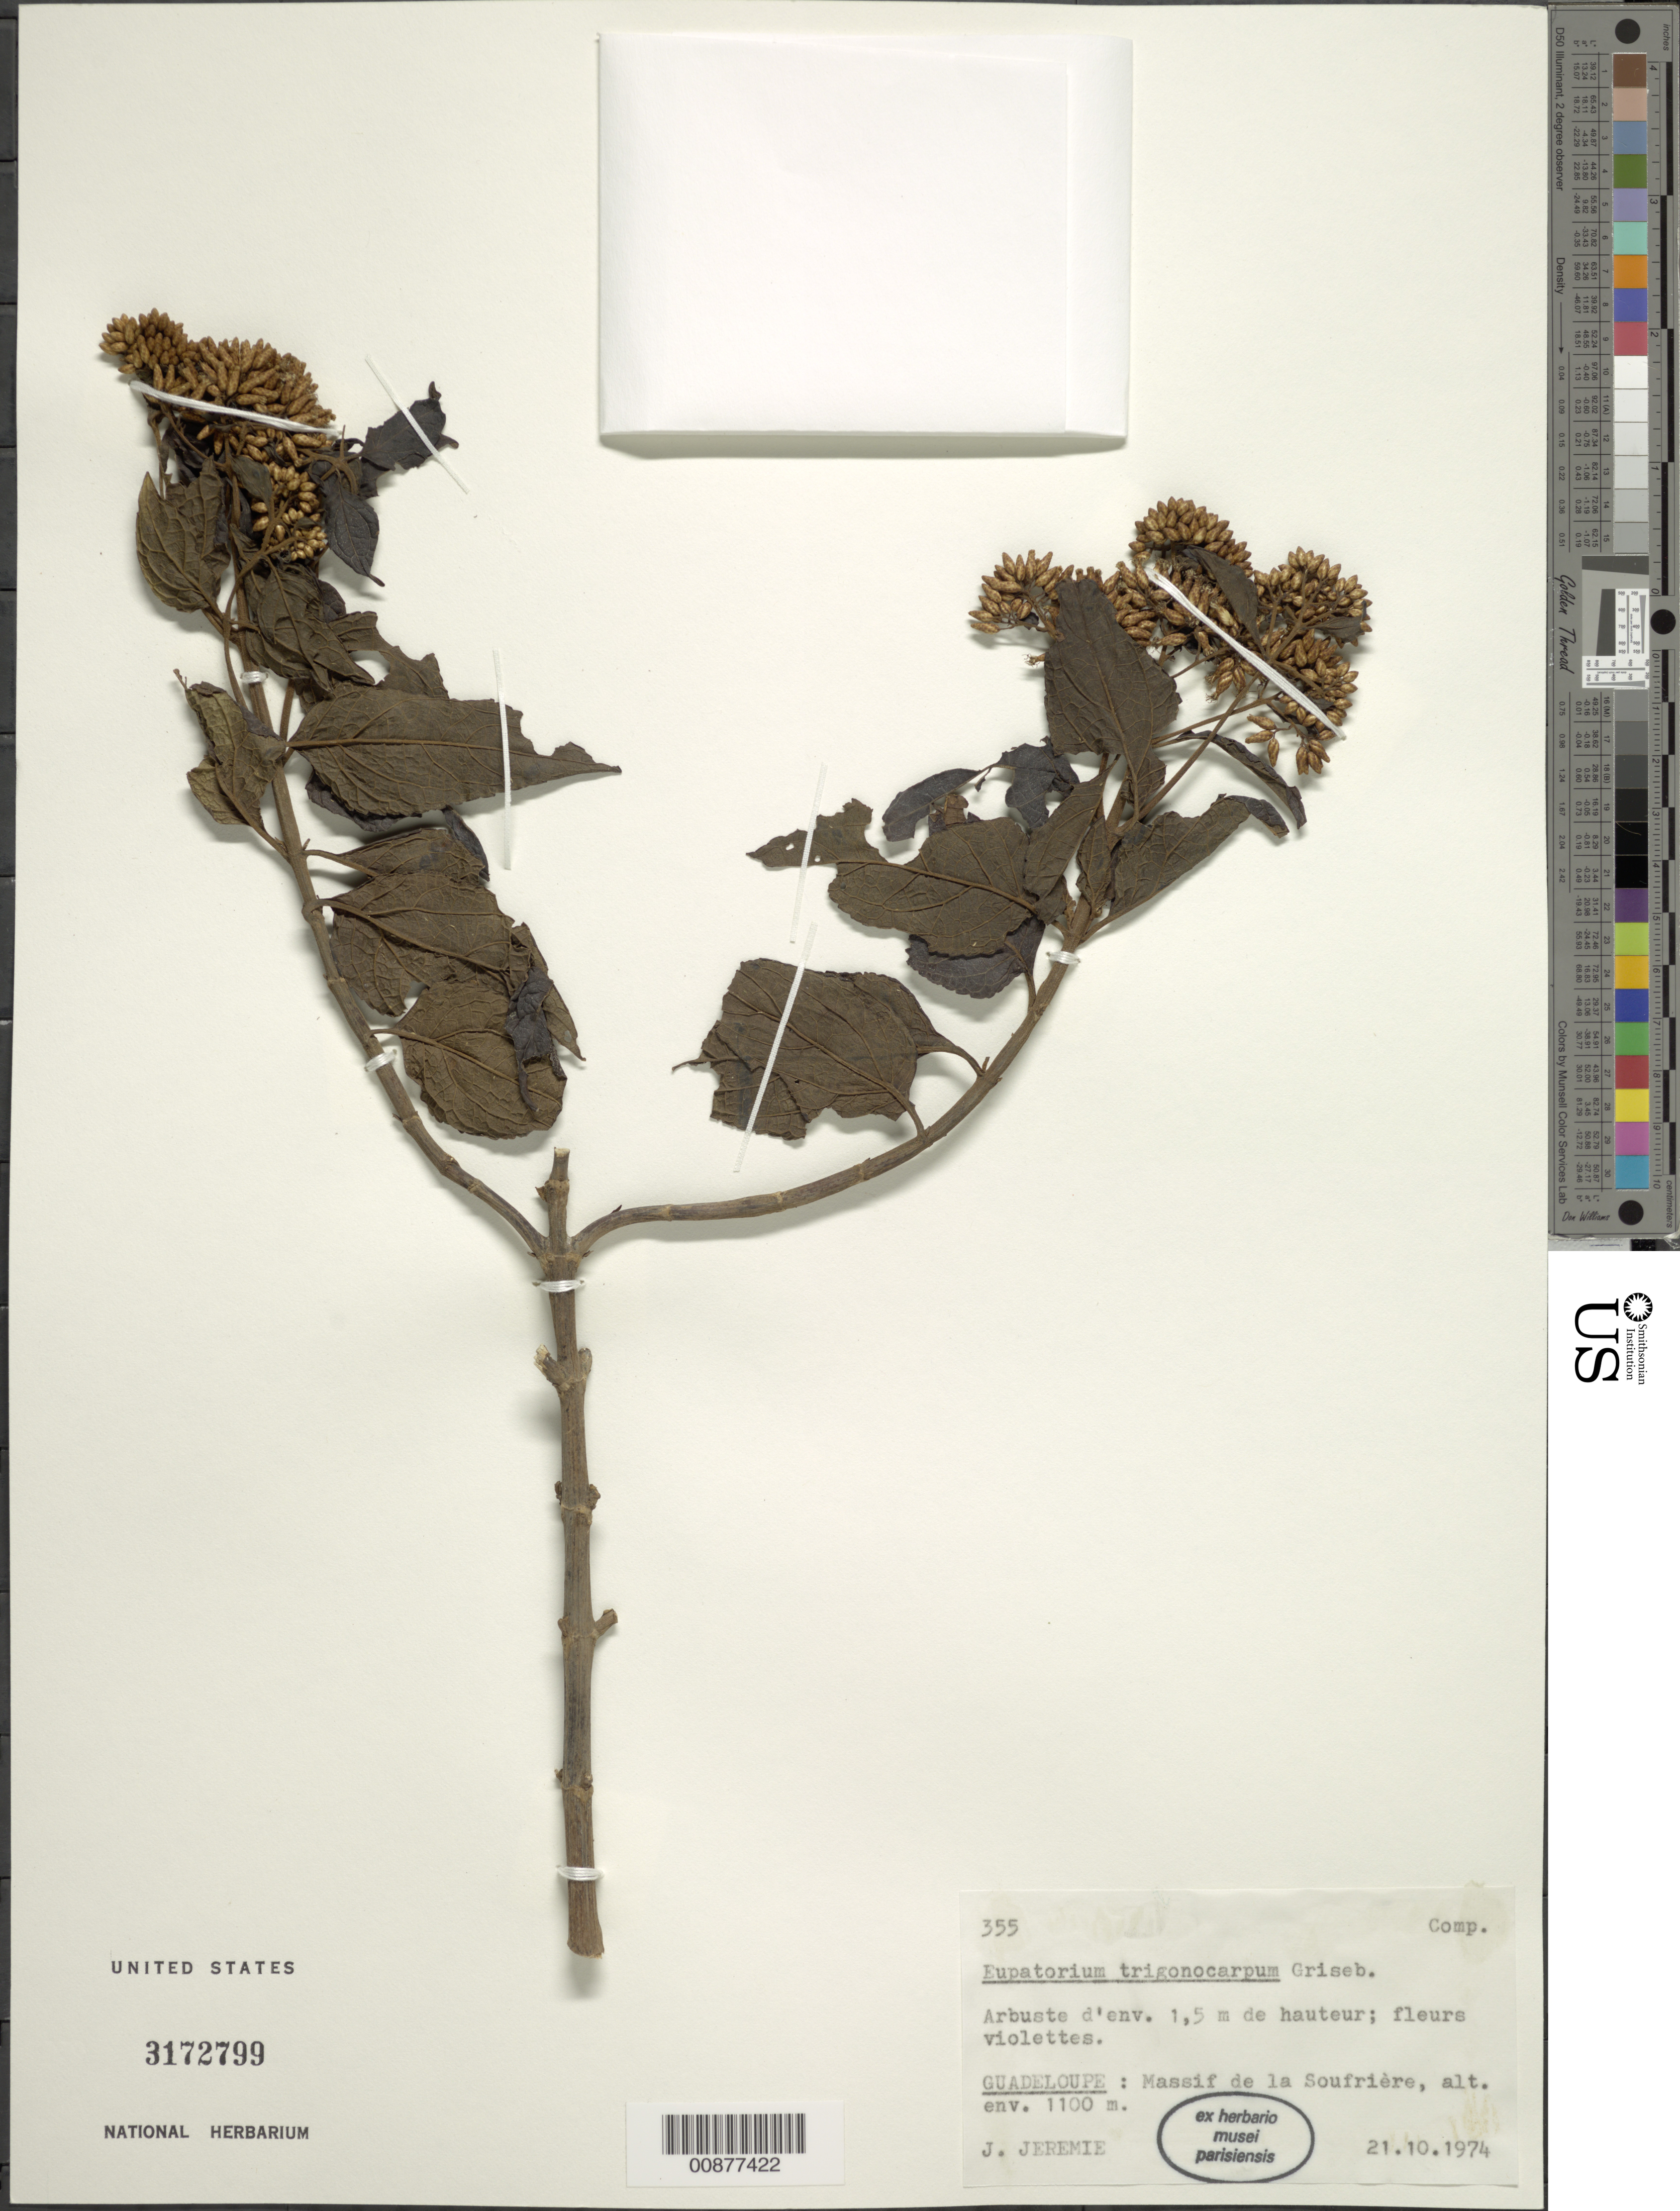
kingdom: Plantae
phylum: Tracheophyta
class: Magnoliopsida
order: Asterales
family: Asteraceae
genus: Chromolaena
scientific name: Chromolaena trigonocarpa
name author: (Griseb.) R.M. King & H. Rob.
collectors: J. Jérémie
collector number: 355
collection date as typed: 21 Oct 1974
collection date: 1974-10-21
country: Guadeloupe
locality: Massif de las Soufrière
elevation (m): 1100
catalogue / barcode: US 3172799